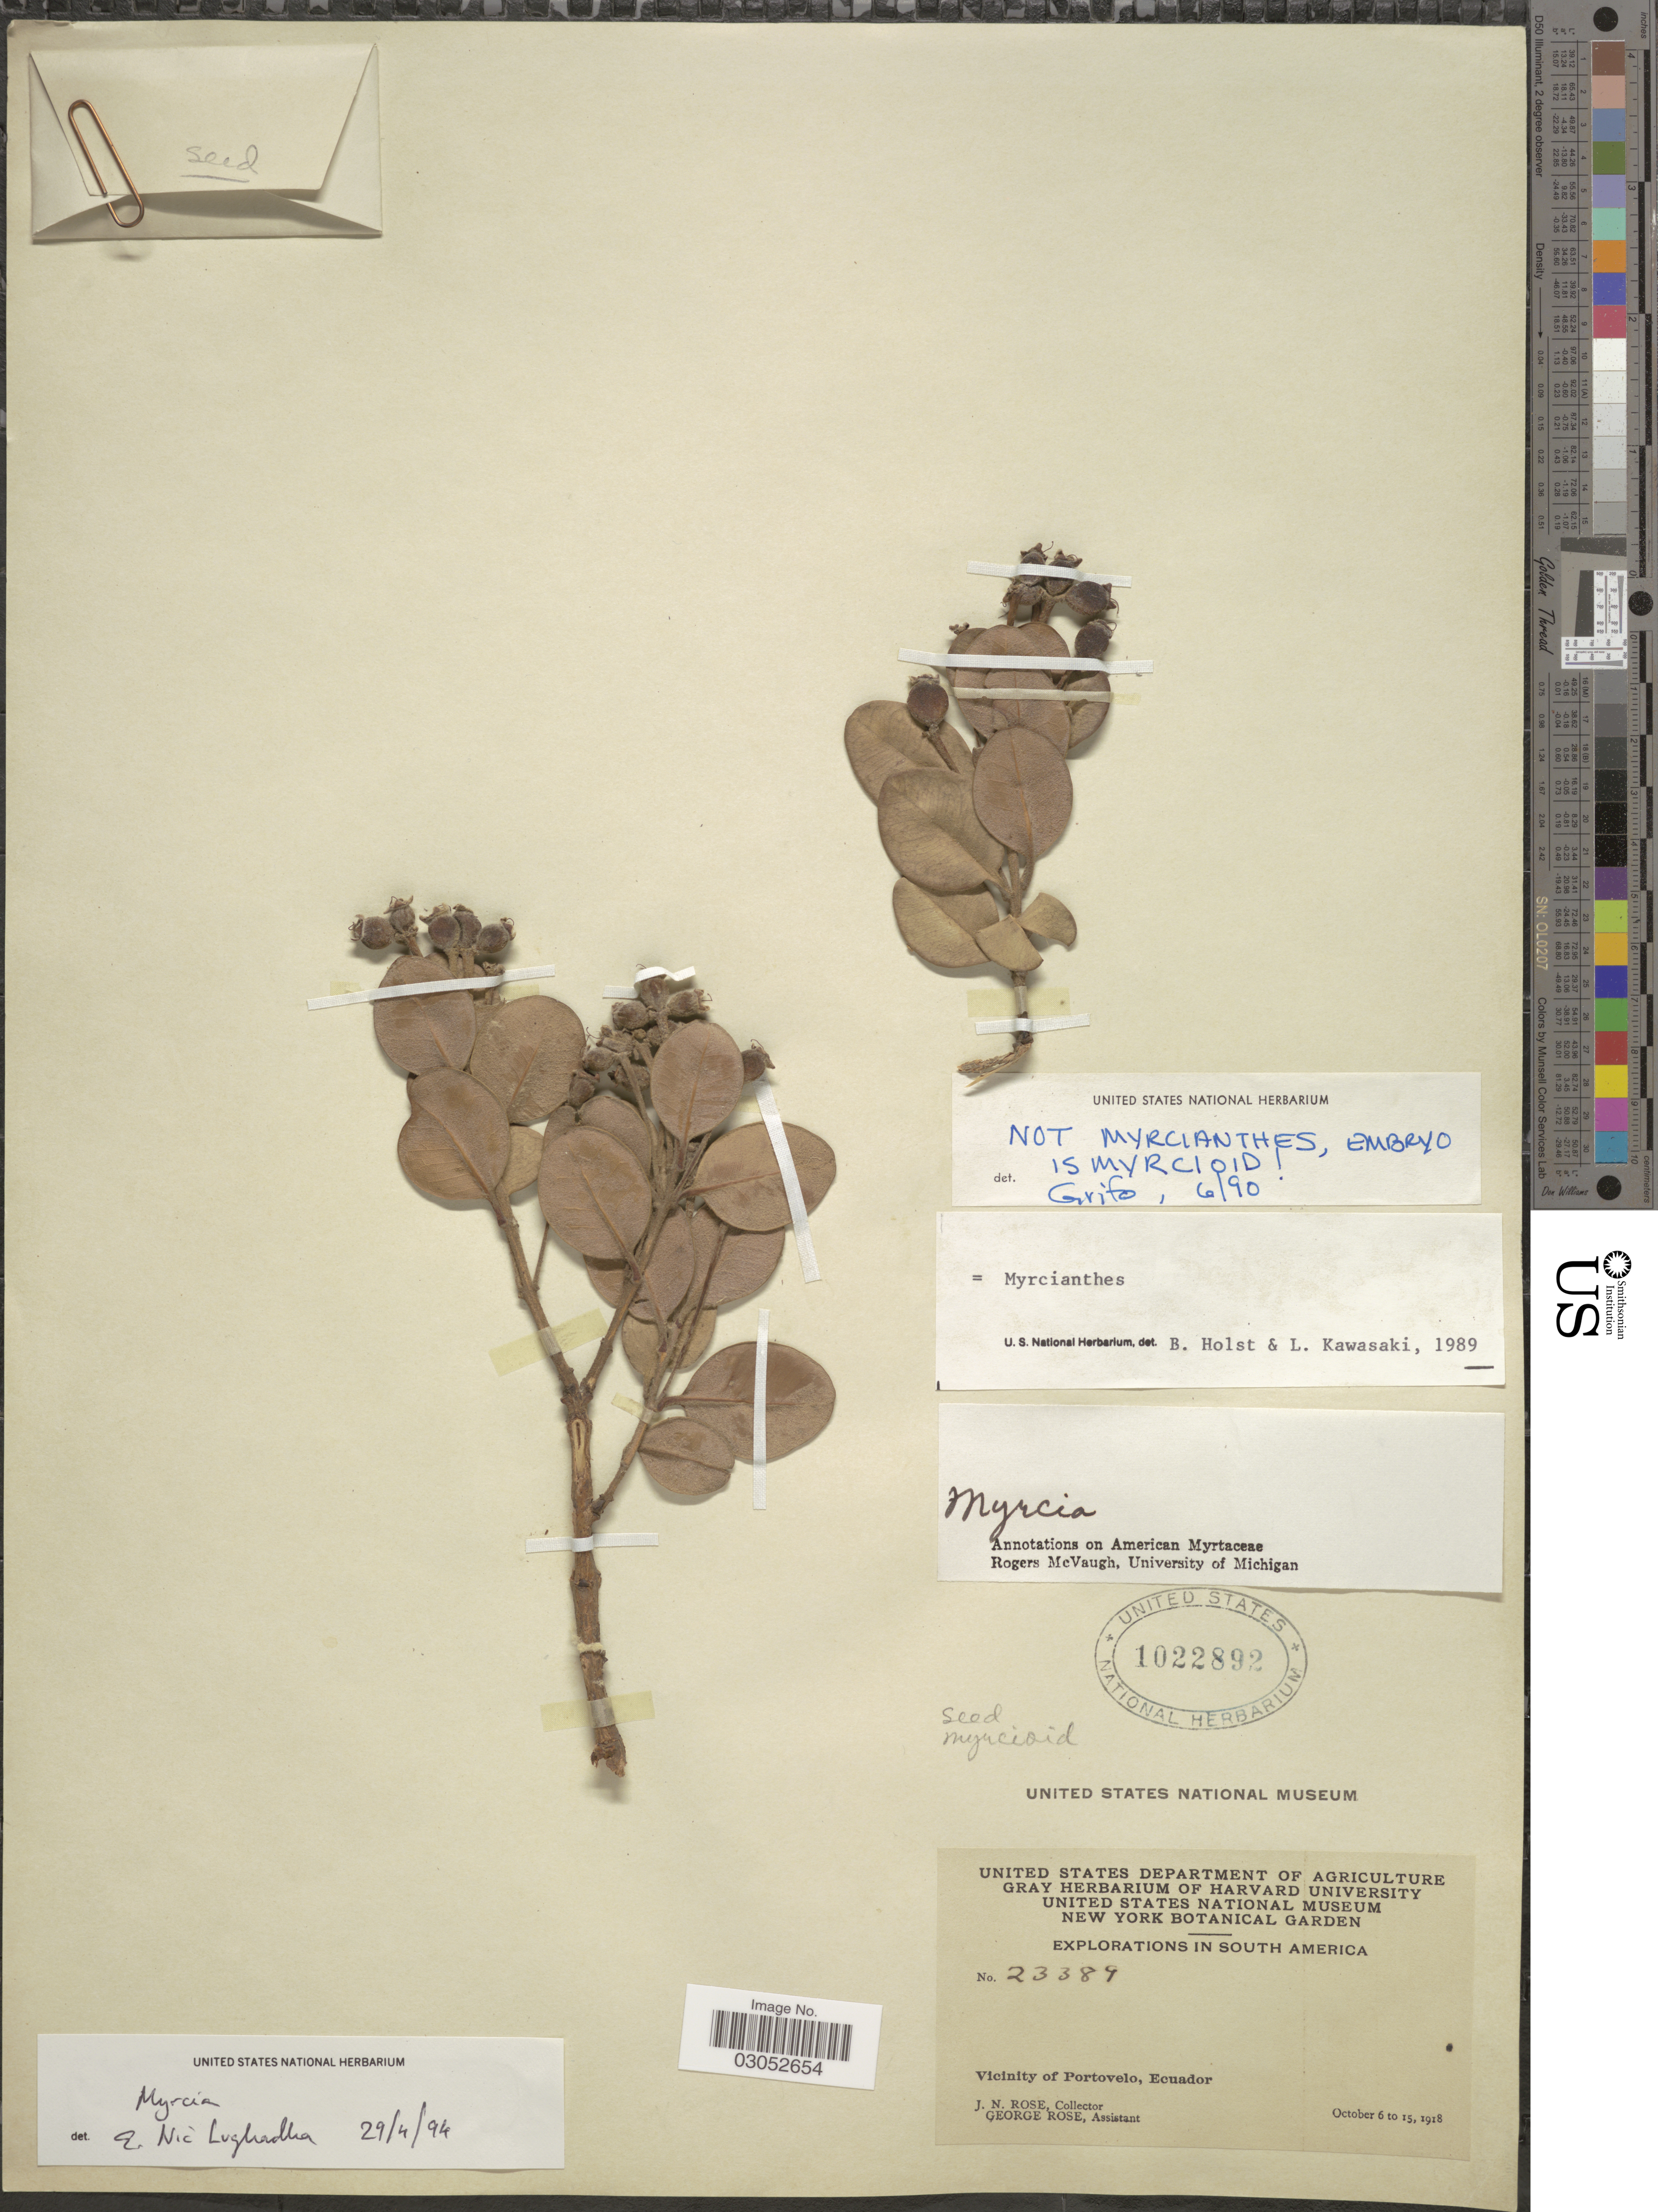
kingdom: Plantae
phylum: Tracheophyta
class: Magnoliopsida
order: Myrtales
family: Myrtaceae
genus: Myrcia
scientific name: Myrcia sp.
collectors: J. N. Rose & L. B. Rose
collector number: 23389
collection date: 1918-10-06/1918-10-15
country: Ecuador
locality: Vicinity of Portovelo.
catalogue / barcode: US 1022892